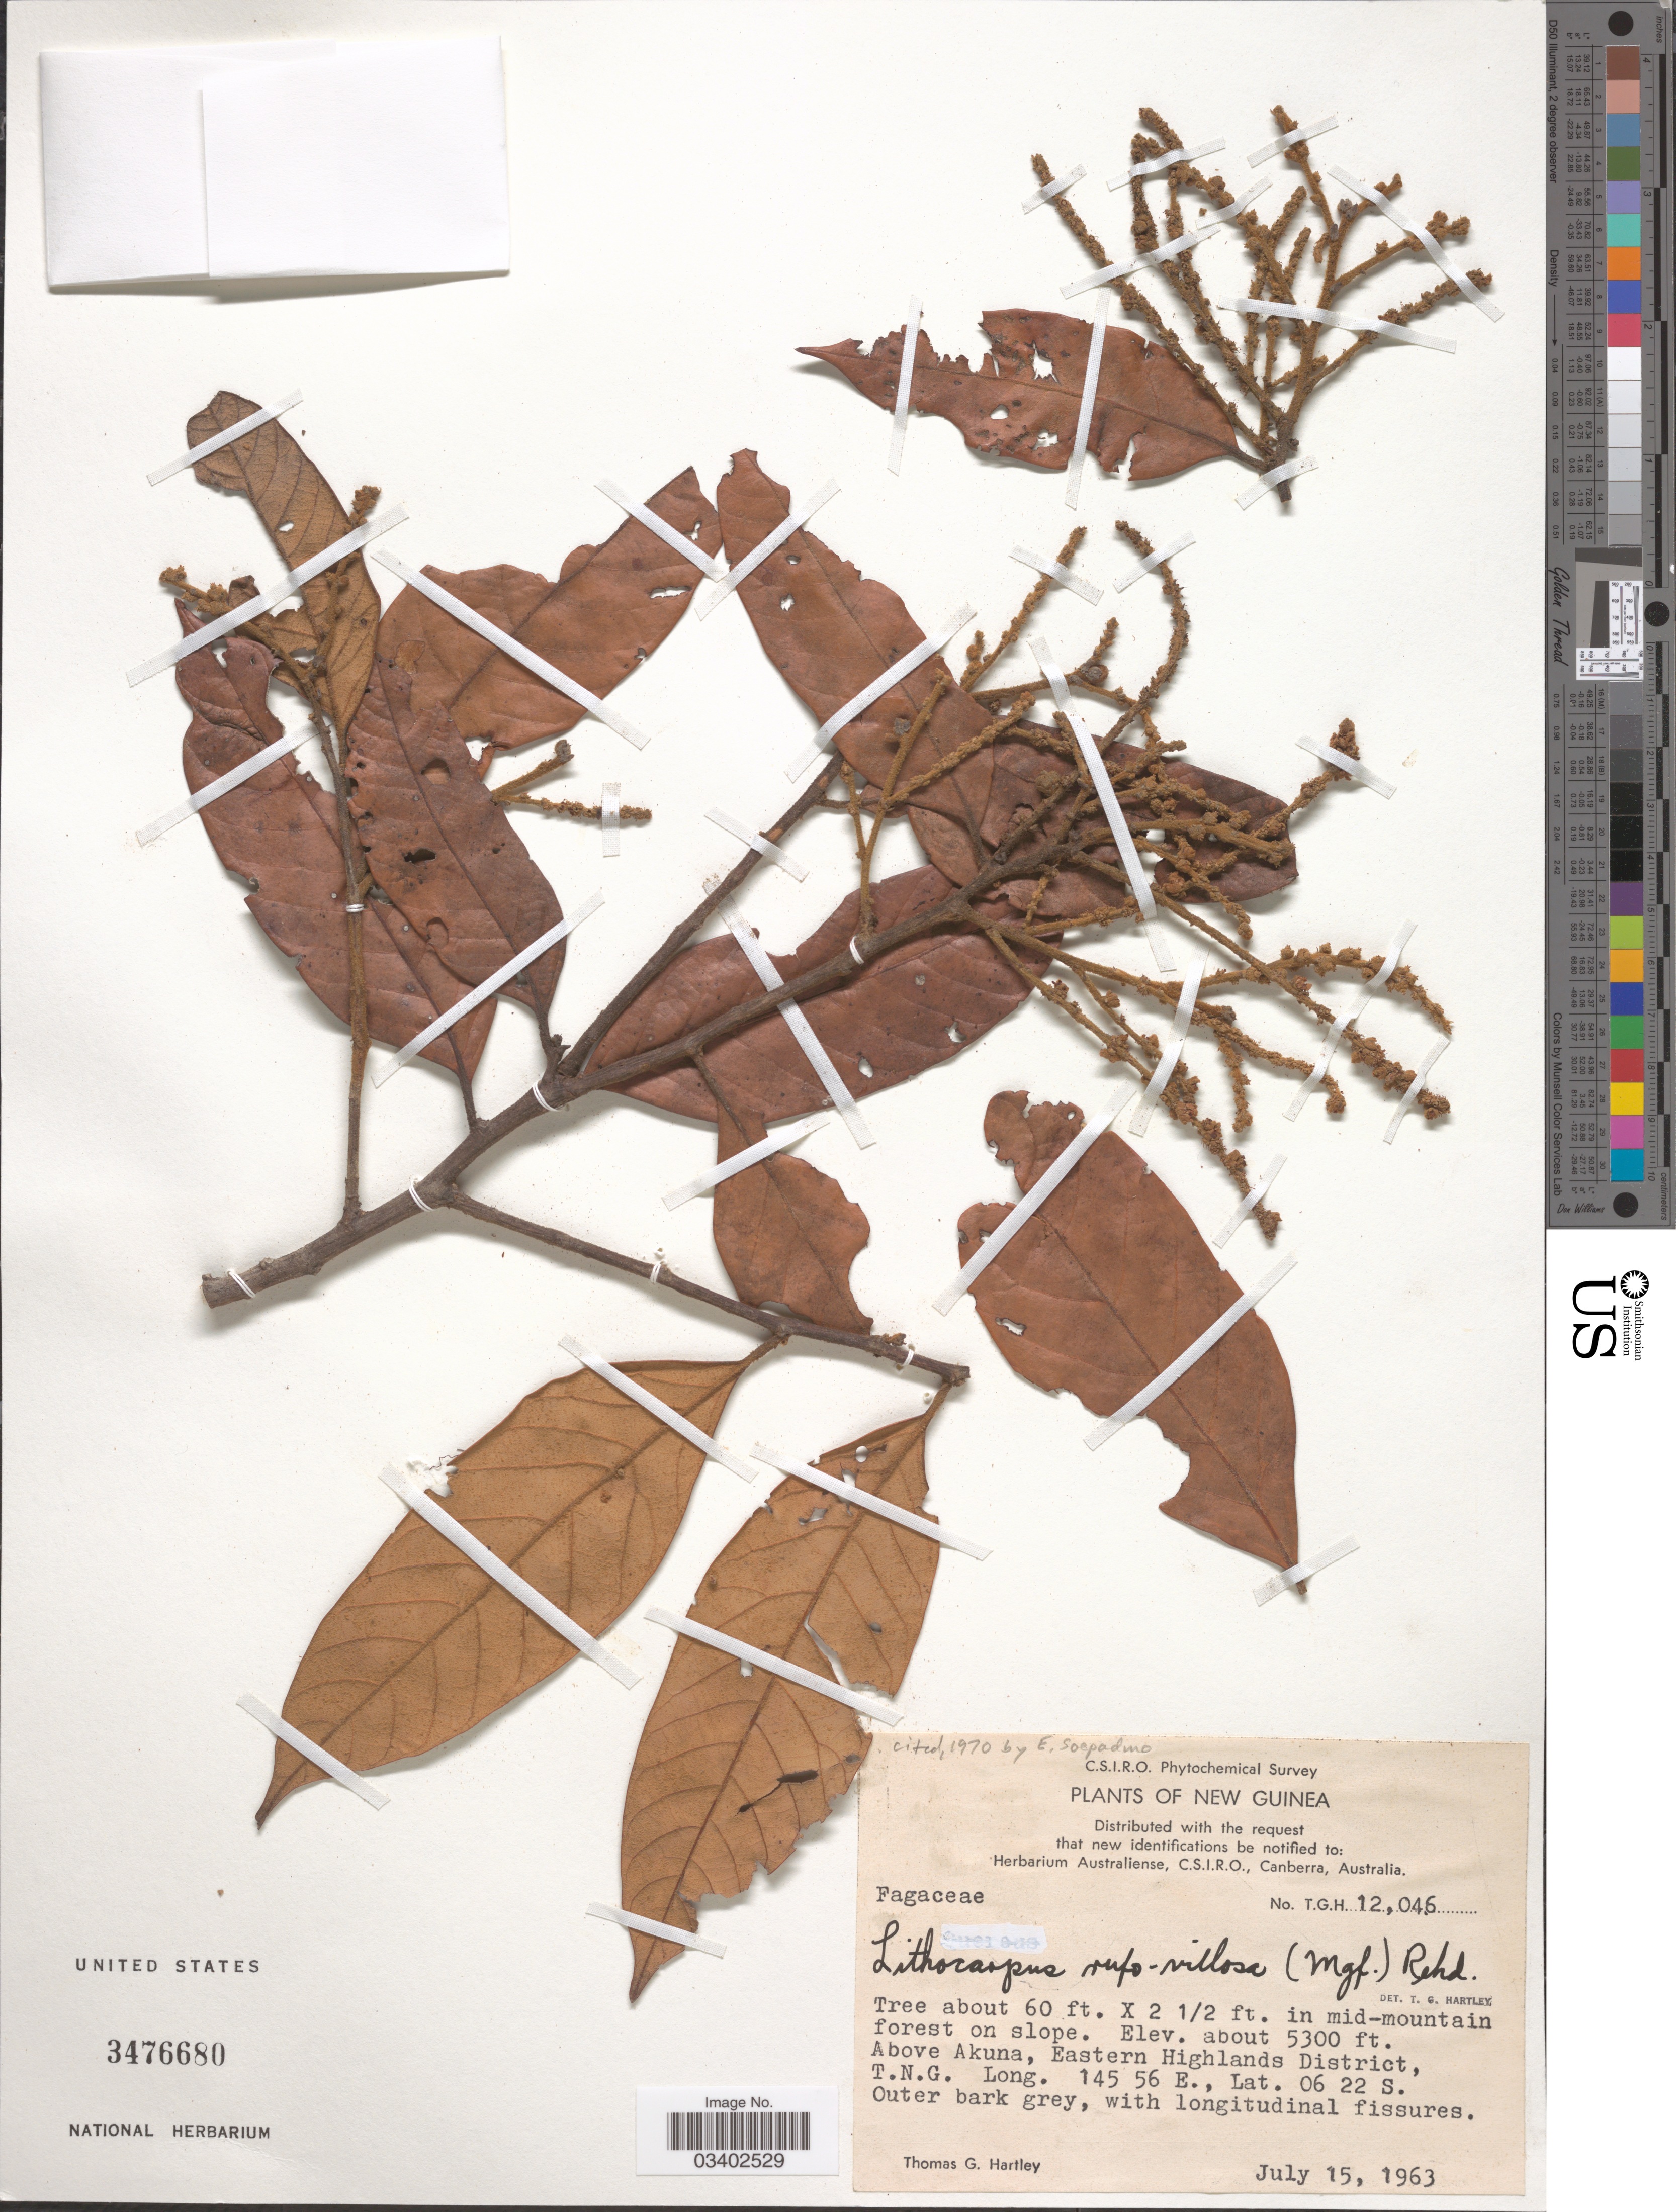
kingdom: Plantae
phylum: Tracheophyta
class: Magnoliopsida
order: Fagales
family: Fagaceae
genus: Lithocarpus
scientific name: Lithocarpus rufovillosus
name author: (Markgr.) Rehder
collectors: T. G. Hartley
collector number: T.G.H.12046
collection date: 1963-07-15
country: Papua New Guinea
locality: New Guinea. Above Akuna, Eastern Highlands District, T.N.G.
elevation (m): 1615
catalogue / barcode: US 3476680